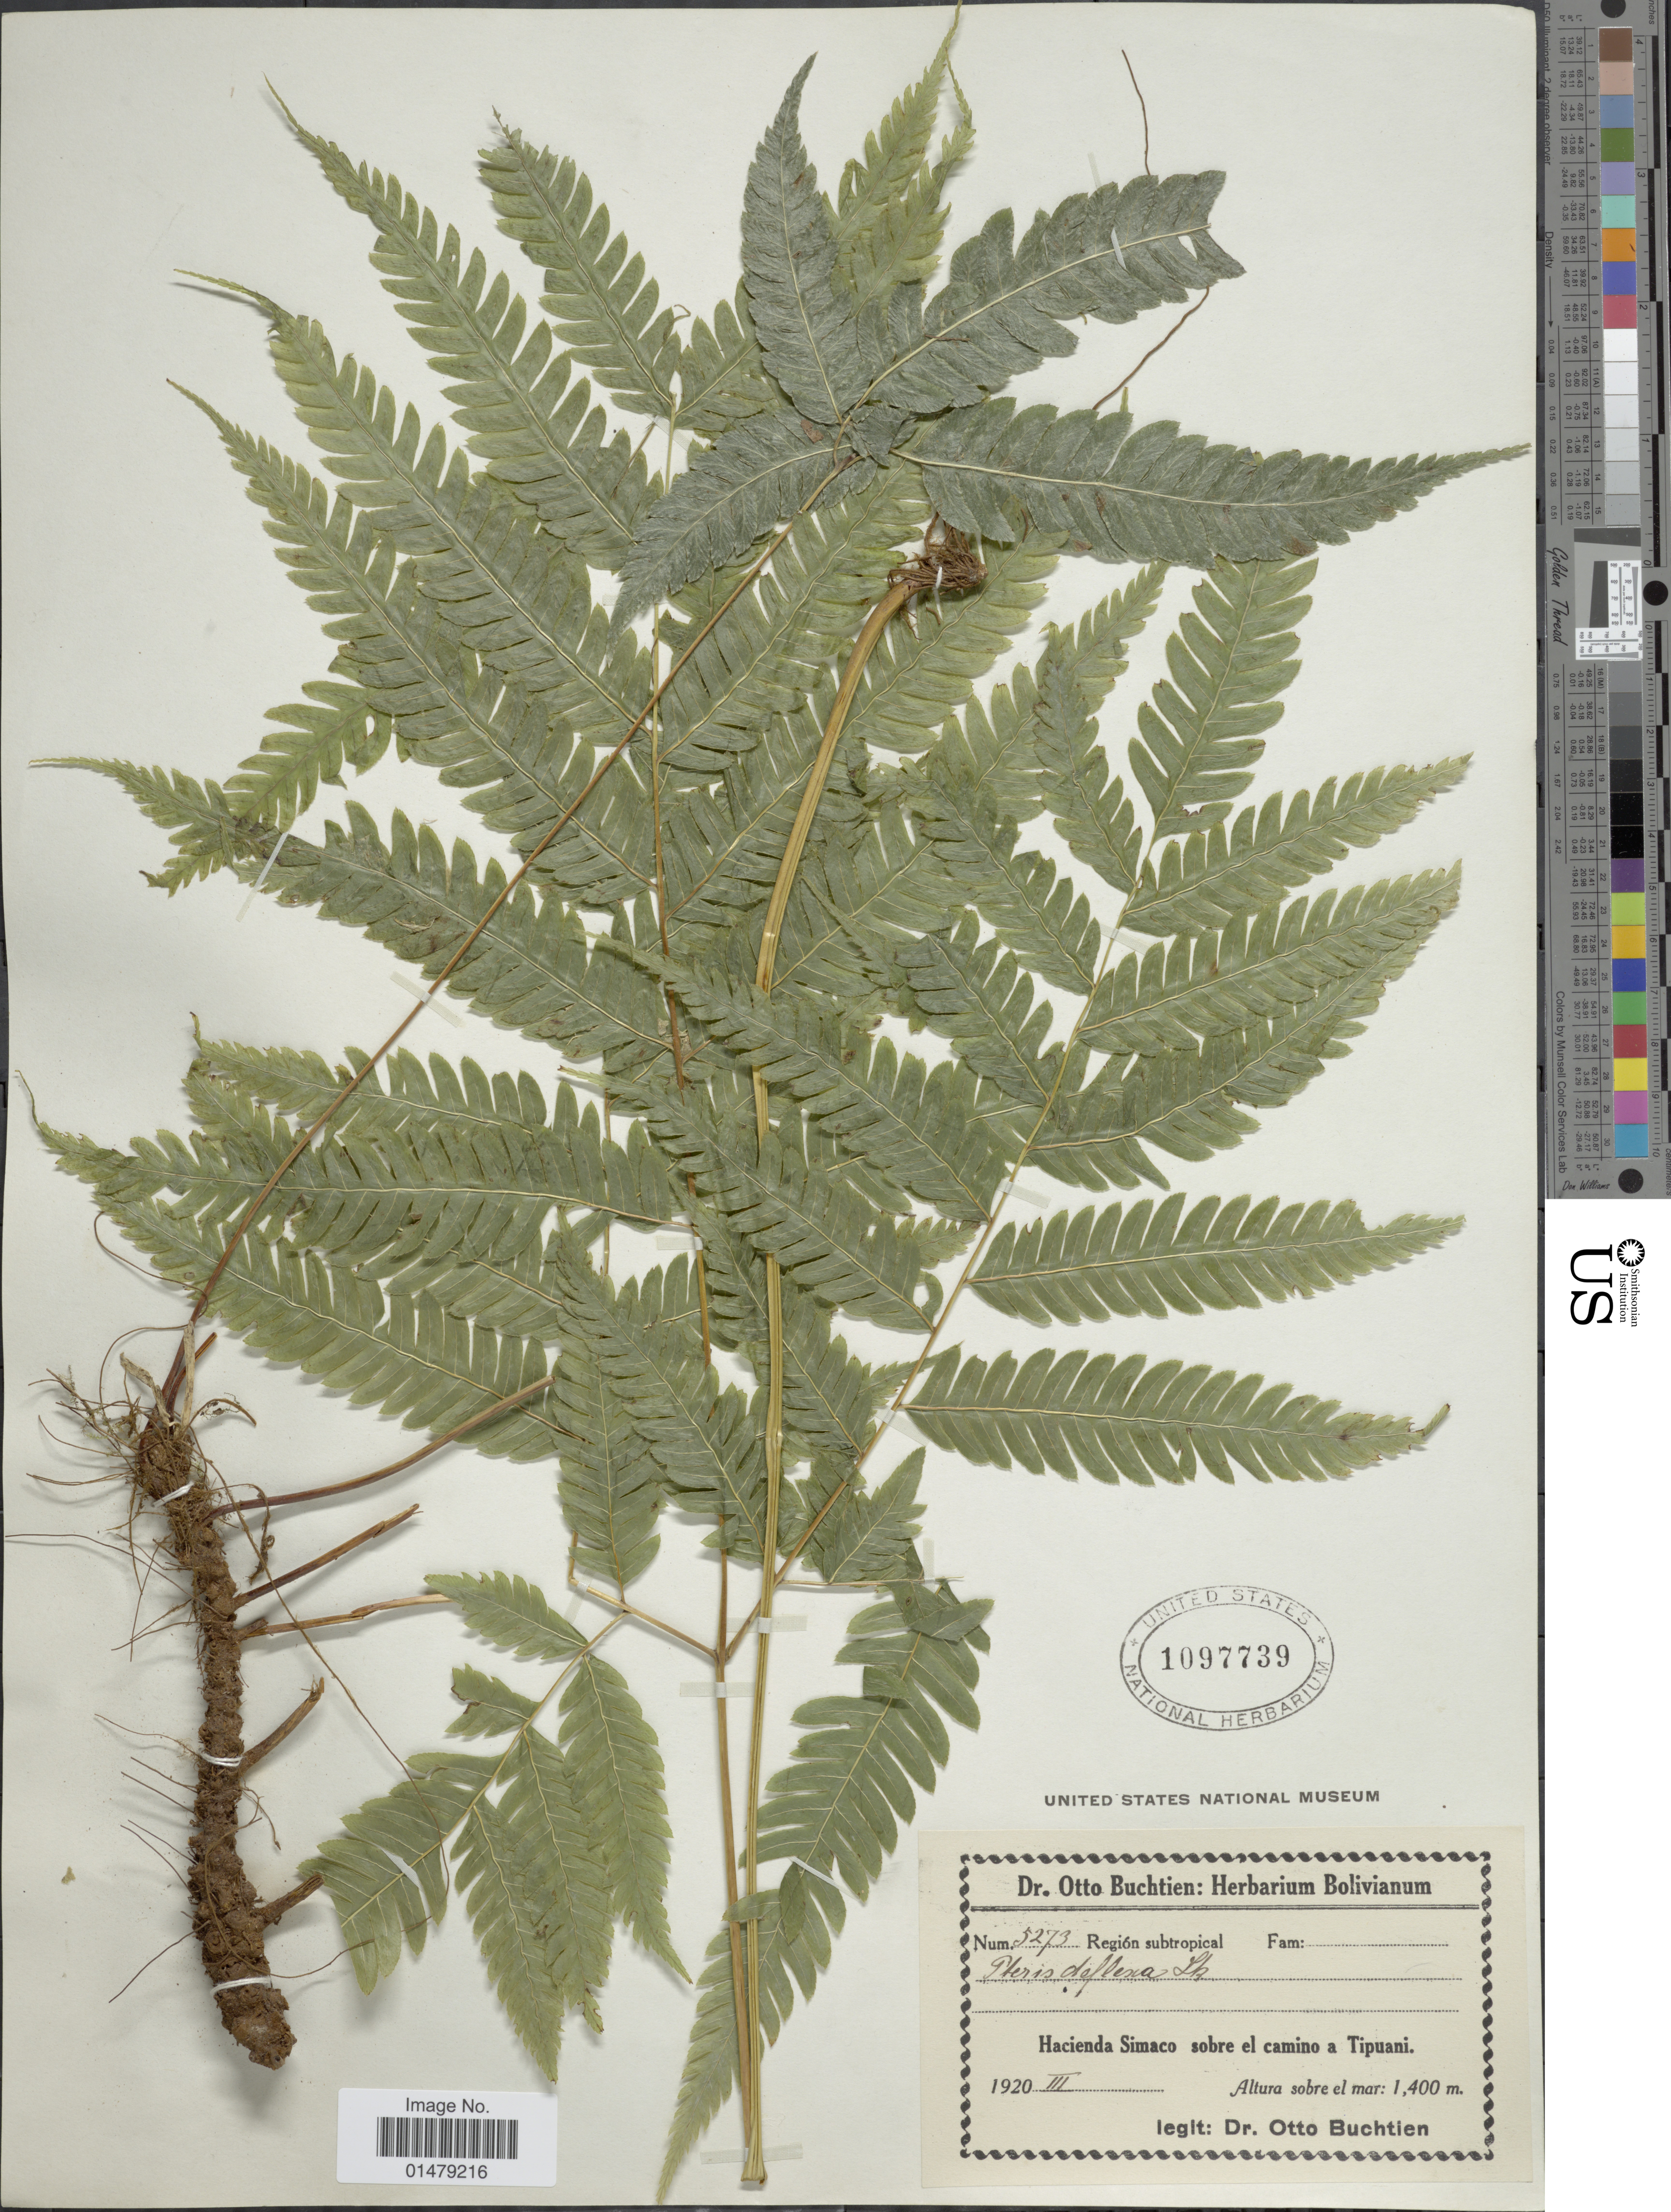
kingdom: Plantae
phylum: Tracheophyta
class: Polypodiopsida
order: Polypodiales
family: Pteridaceae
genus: Pteris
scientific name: Pteris deflexa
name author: Link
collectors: O. Buchtien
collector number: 5273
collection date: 1920-03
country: Bolivia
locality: Hacienda Simaco sobre el camino a Tipuani.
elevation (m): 1400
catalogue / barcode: US 1097739